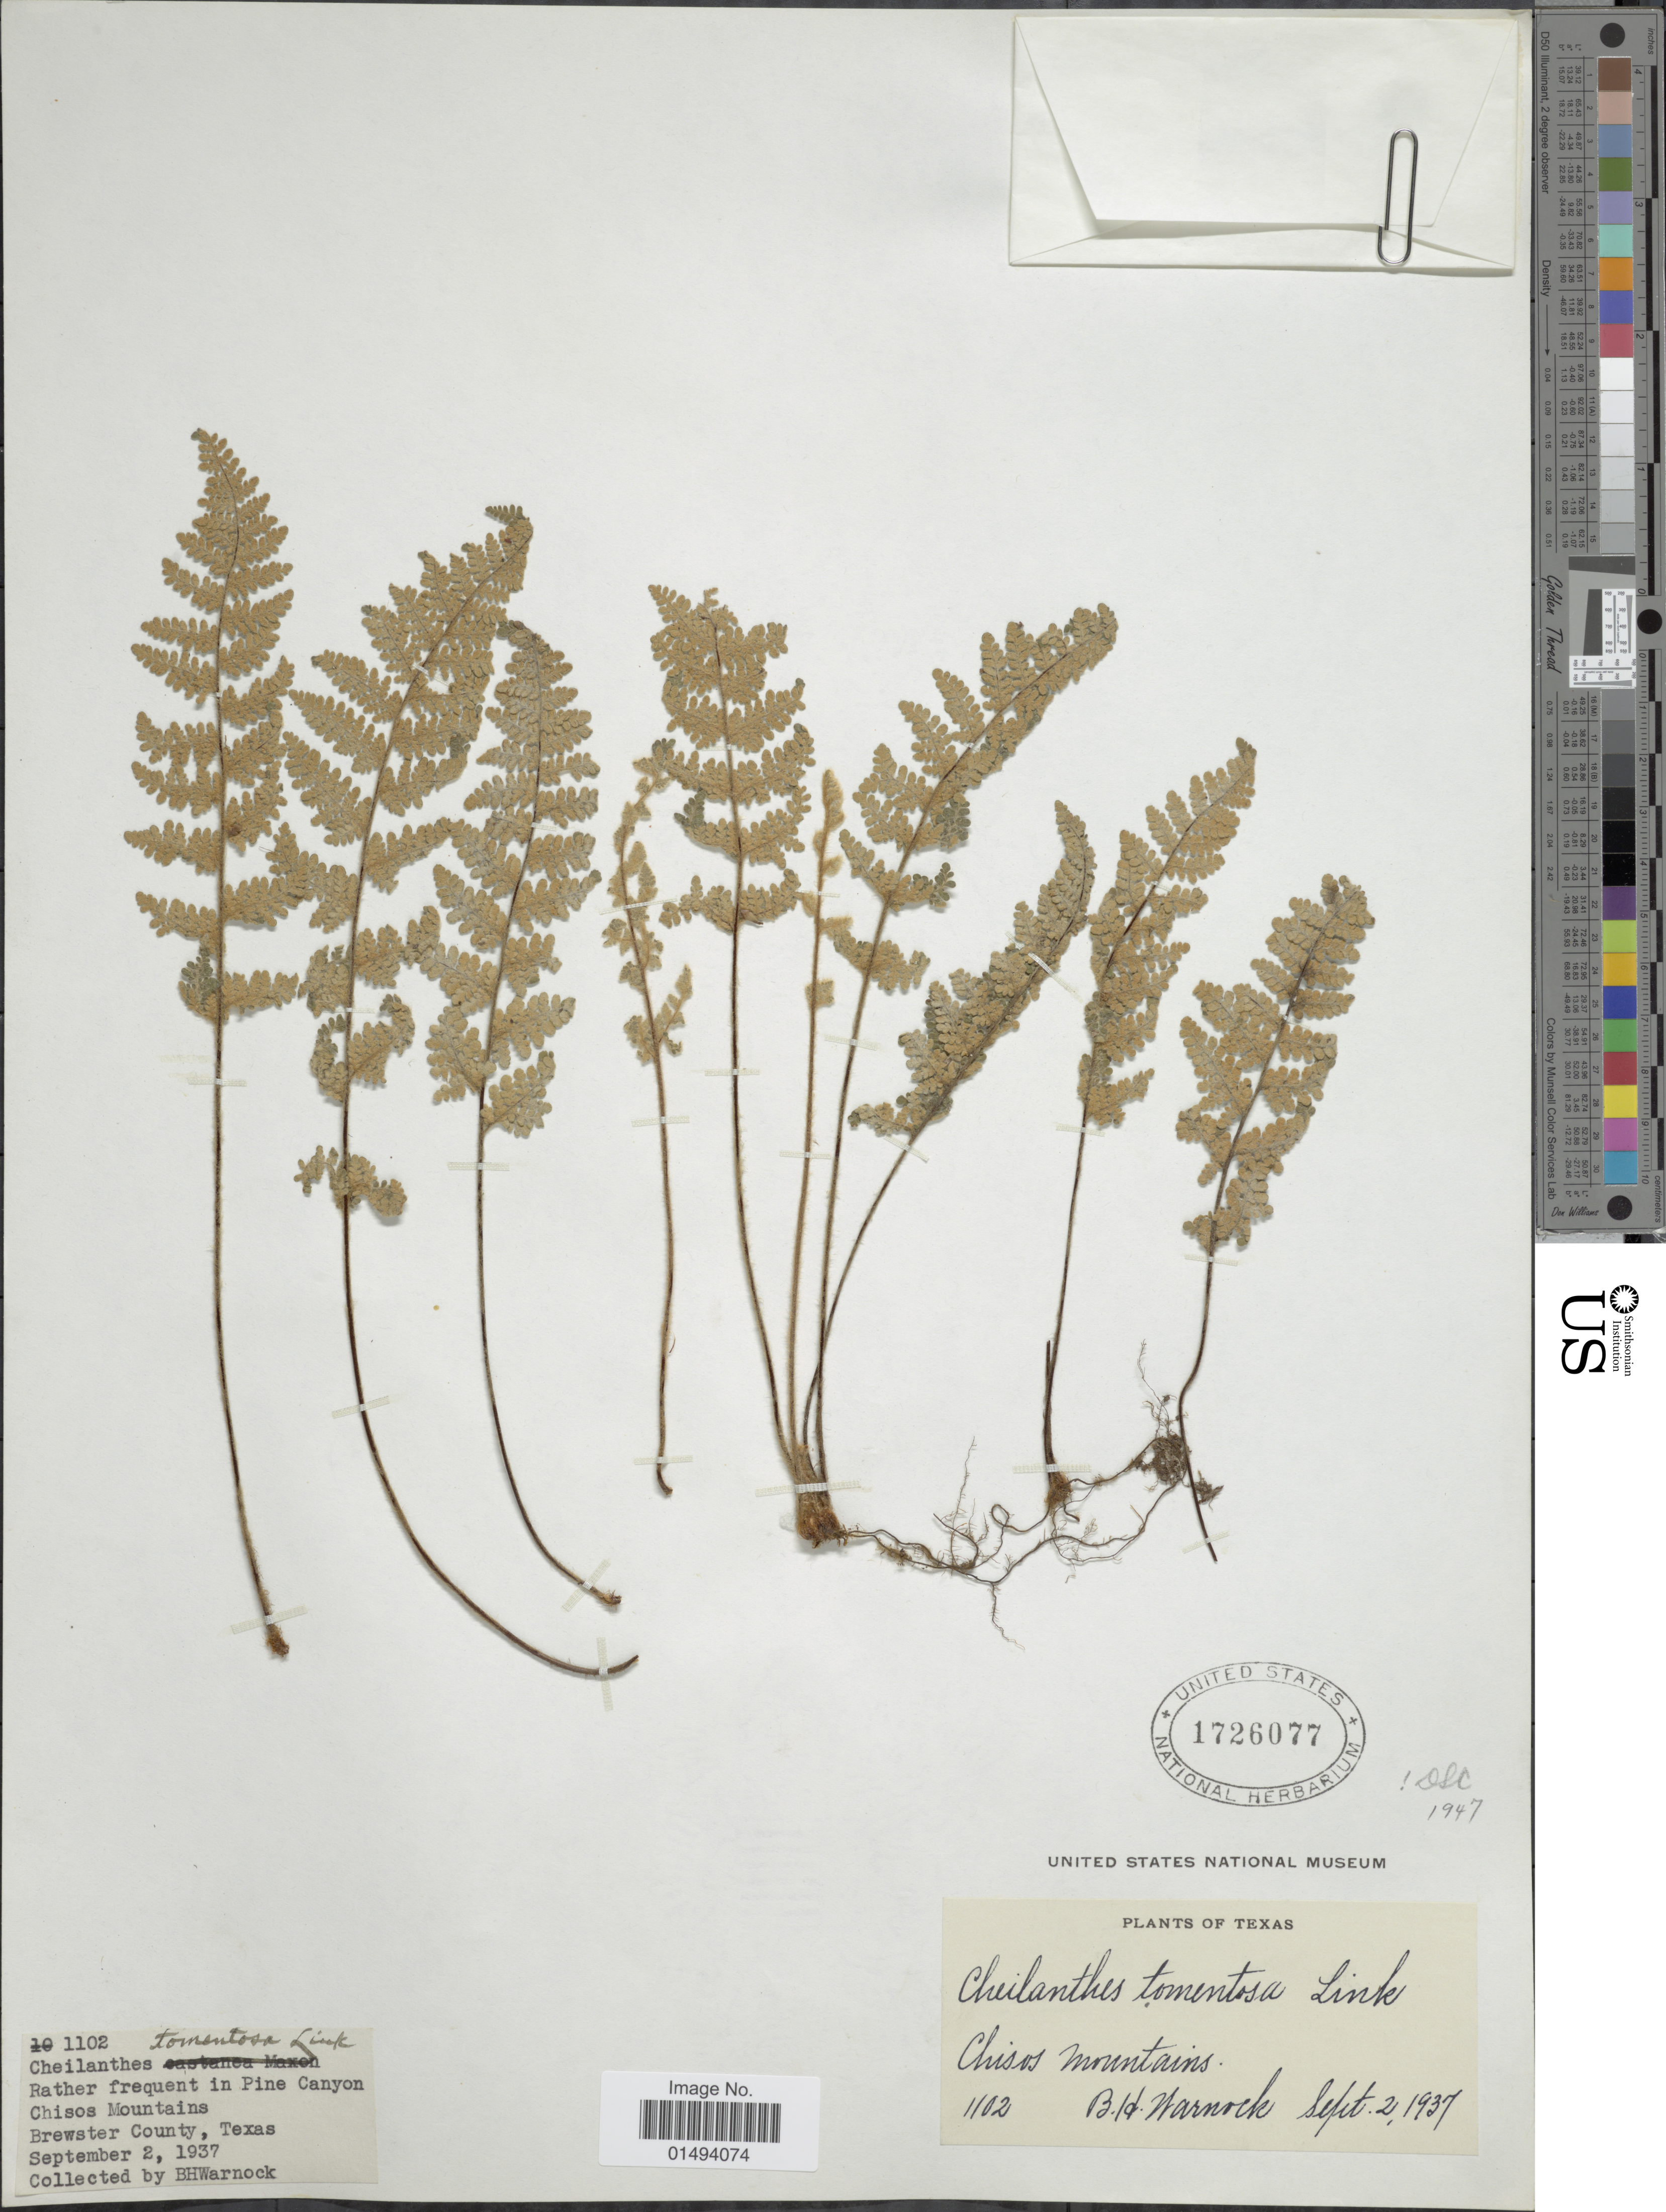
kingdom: Plantae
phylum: Tracheophyta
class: Polypodiopsida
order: Polypodiales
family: Pteridaceae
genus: Myriopteris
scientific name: Myriopteris tomentosa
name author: (Link) Fée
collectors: B. H. Warnock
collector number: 1102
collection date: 1937-09-02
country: United States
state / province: Texas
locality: Texas, Rather frequent in Pine Canyon, Chisos Mountains, Brewster County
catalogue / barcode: US 1726077